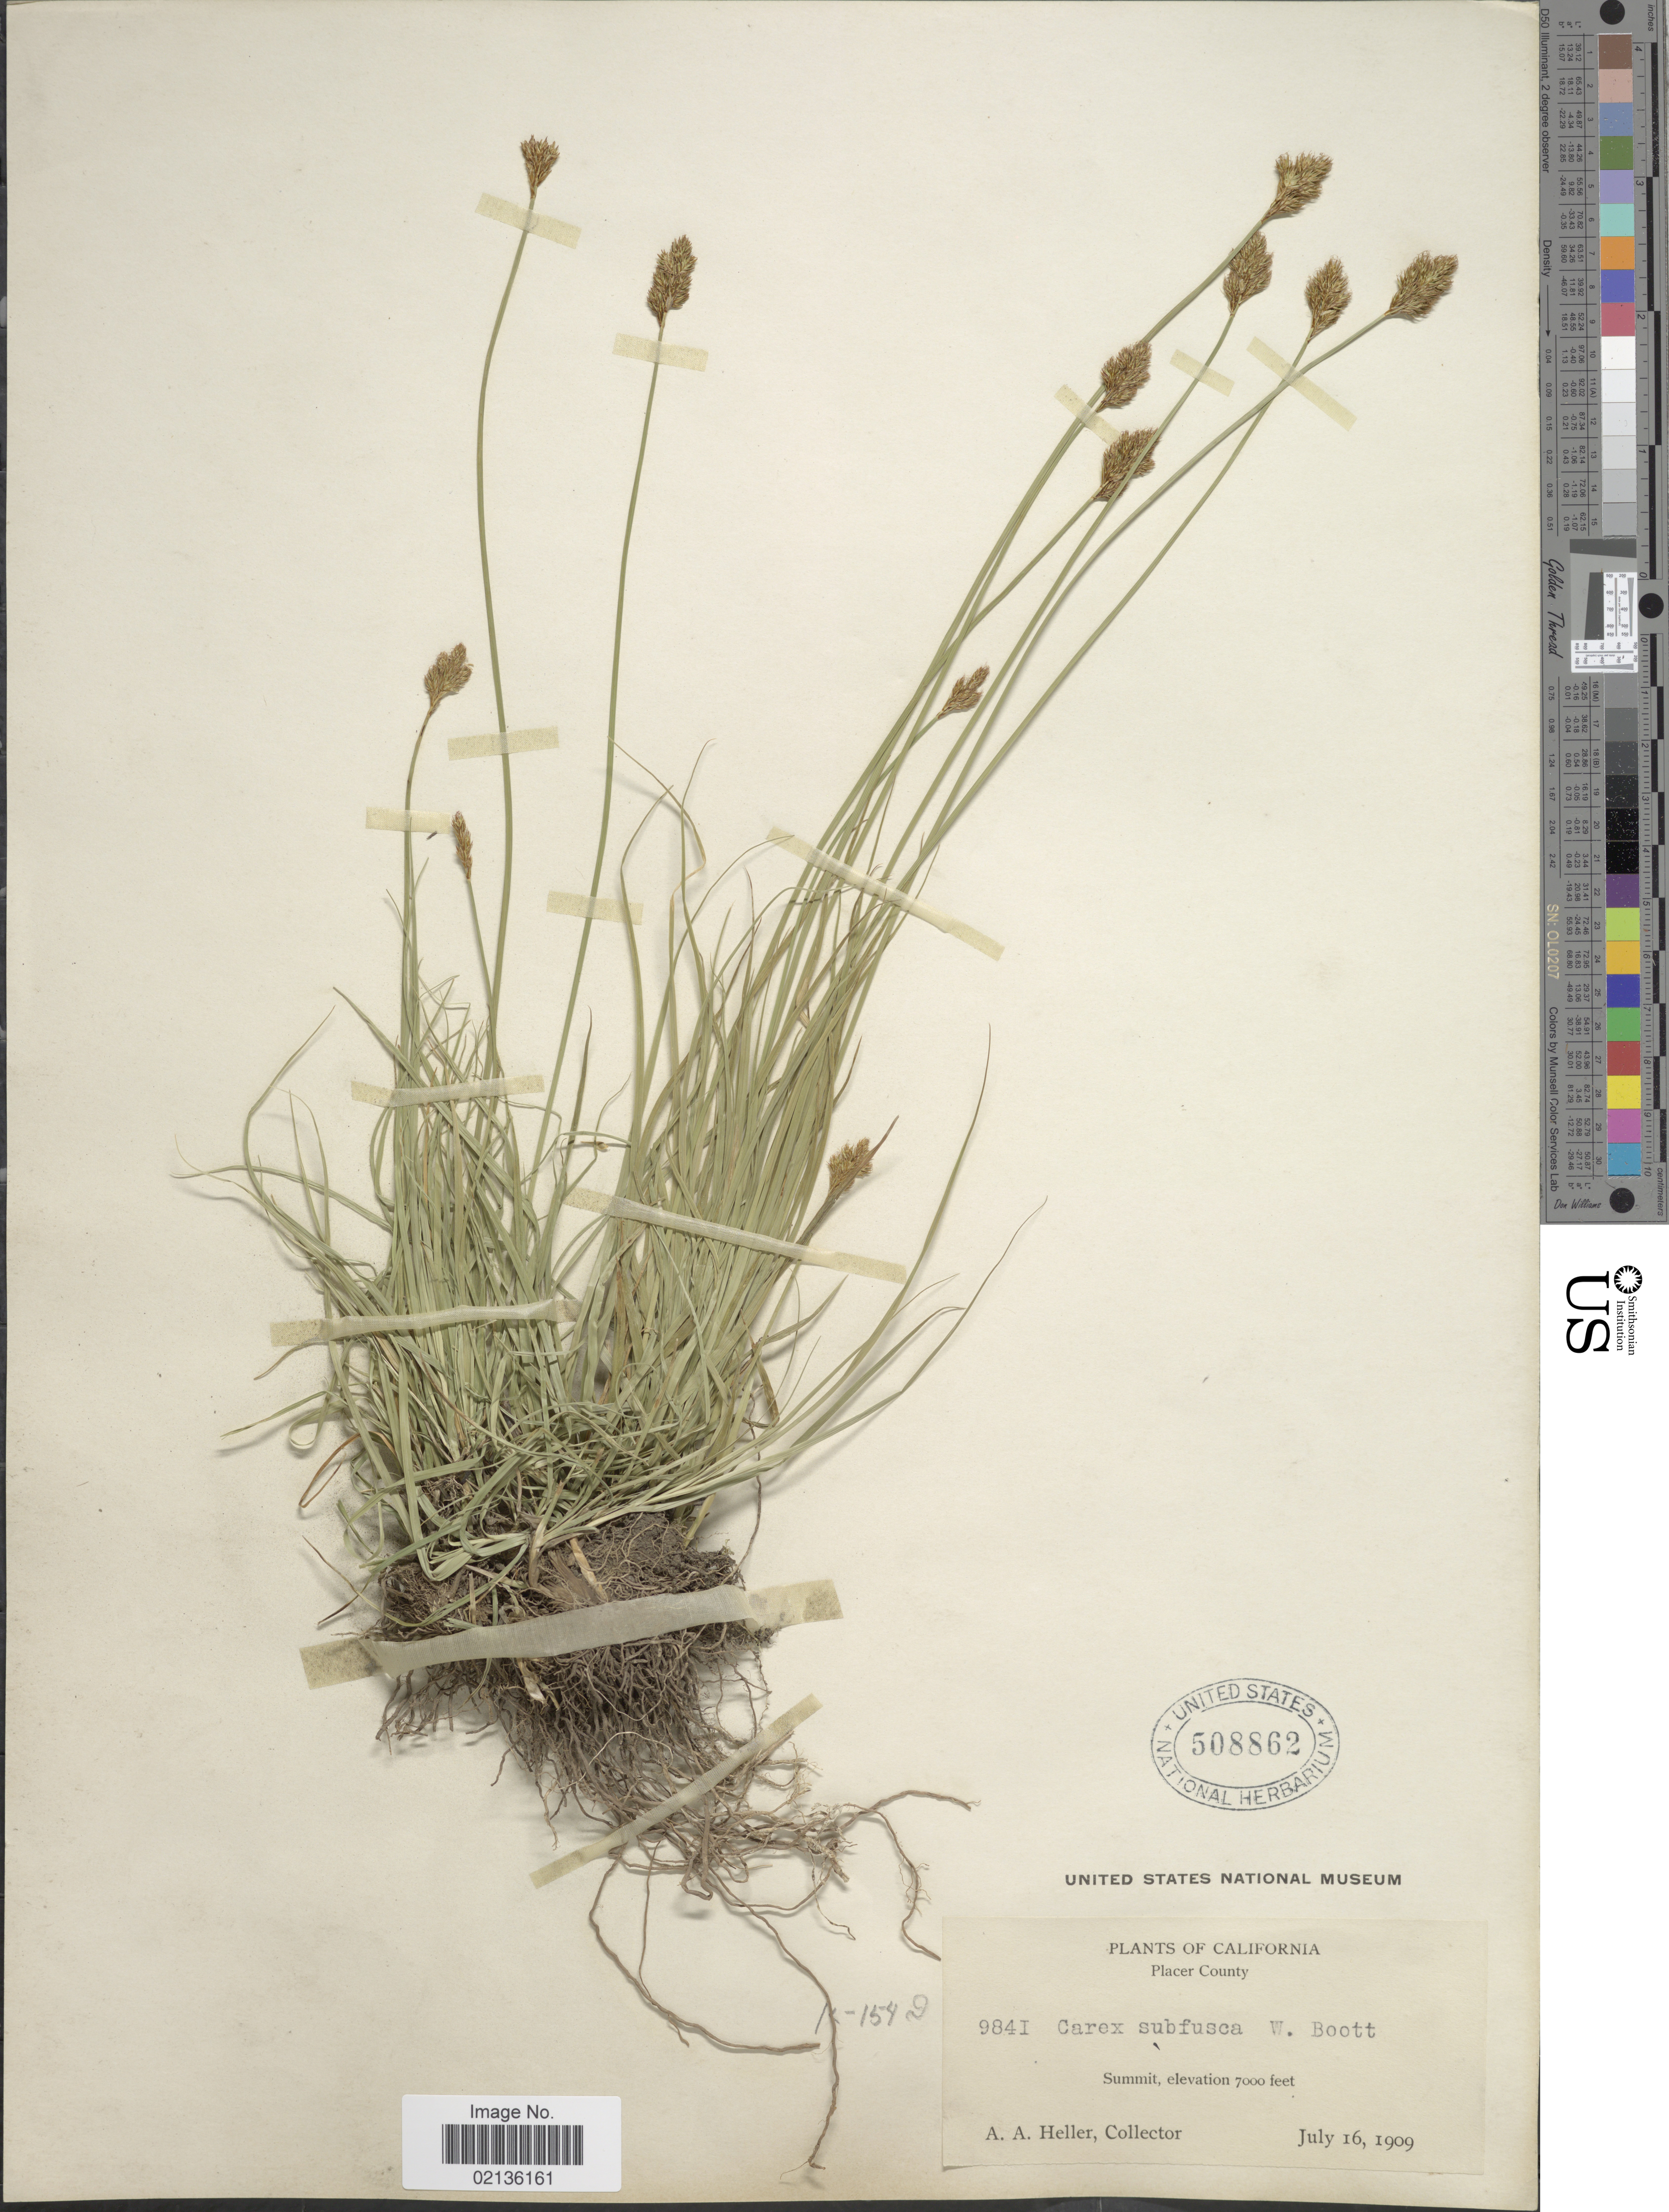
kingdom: Plantae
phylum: Tracheophyta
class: Liliopsida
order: Poales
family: Cyperaceae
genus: Carex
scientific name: Carex subfusca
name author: W. Boott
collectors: A. A. Heller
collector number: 9841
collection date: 1909-07-16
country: United States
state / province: California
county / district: Placer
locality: Placer County, Summit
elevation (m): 2134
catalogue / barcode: US 508862